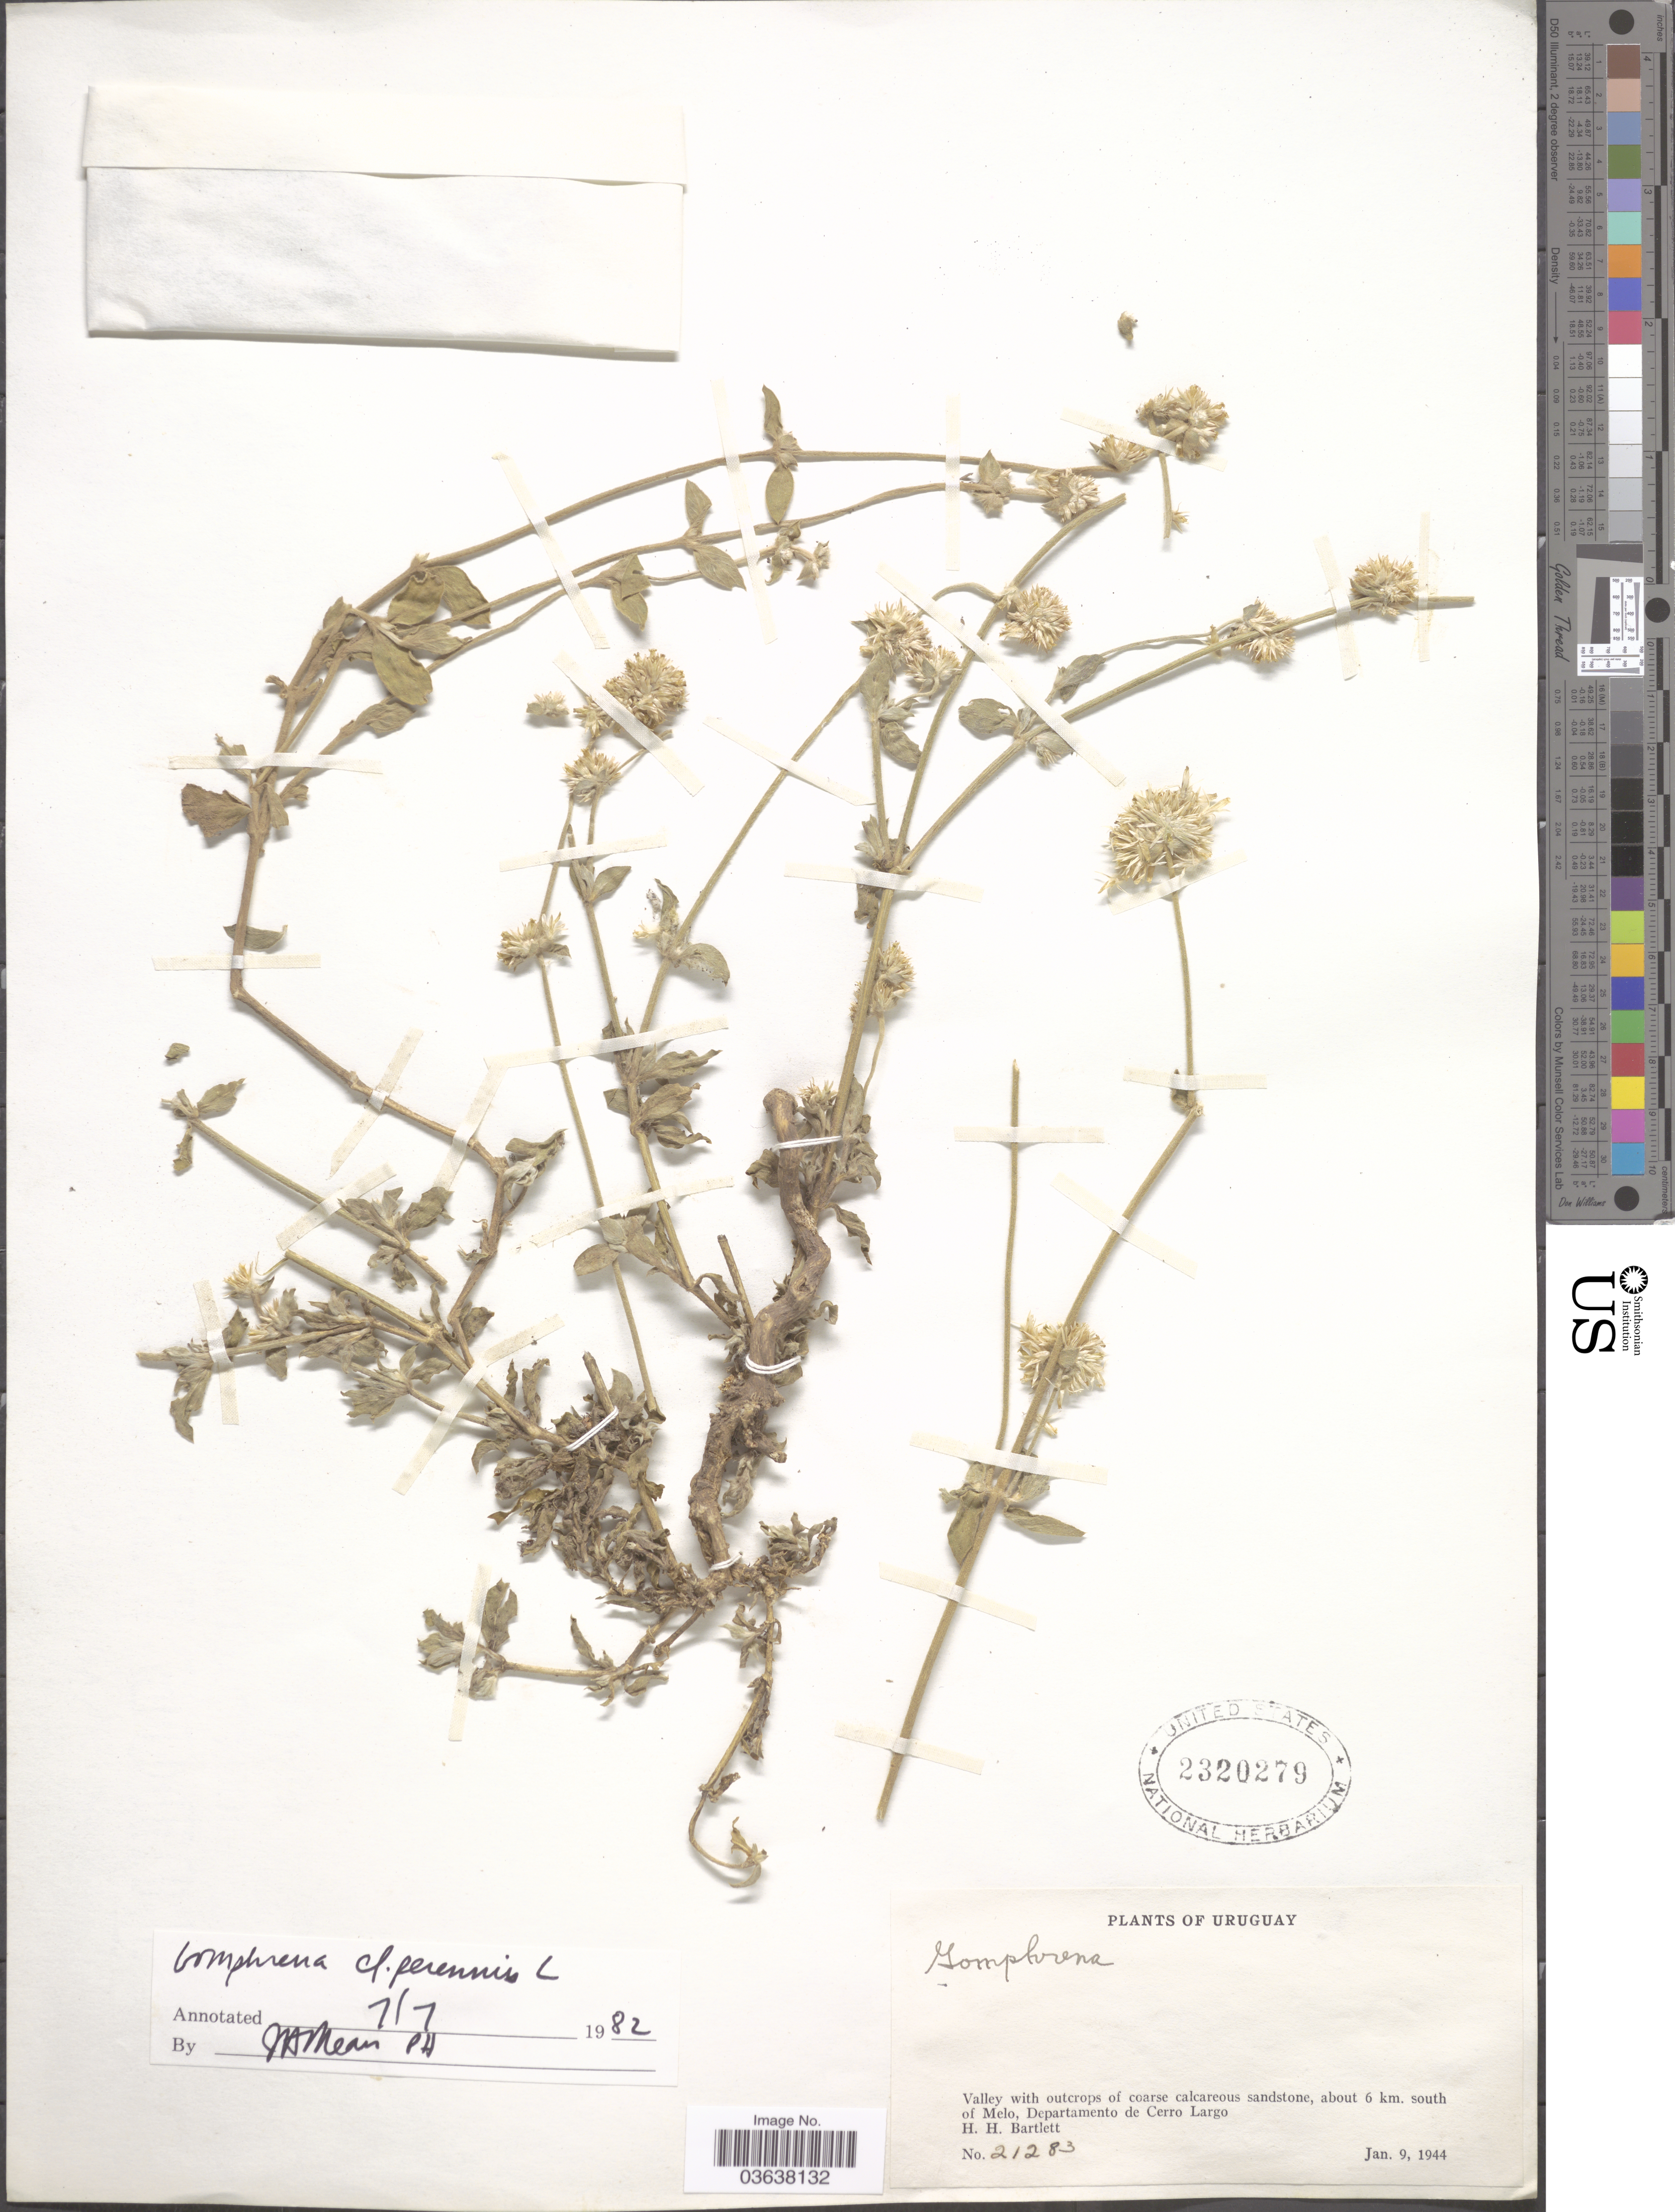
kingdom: Plantae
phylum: Tracheophyta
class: Magnoliopsida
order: Caryophyllales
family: Amaranthaceae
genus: Gomphrena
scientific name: Gomphrena perennis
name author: L.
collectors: H. H. Bartlett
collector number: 21283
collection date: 1944-01-09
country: Uruguay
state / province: Cerro Largo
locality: Valley with outcrops of coarse calcareous sandstone, about 6 km. south of Melo, Departamento de Cerro Largo.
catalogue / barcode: US 2320279